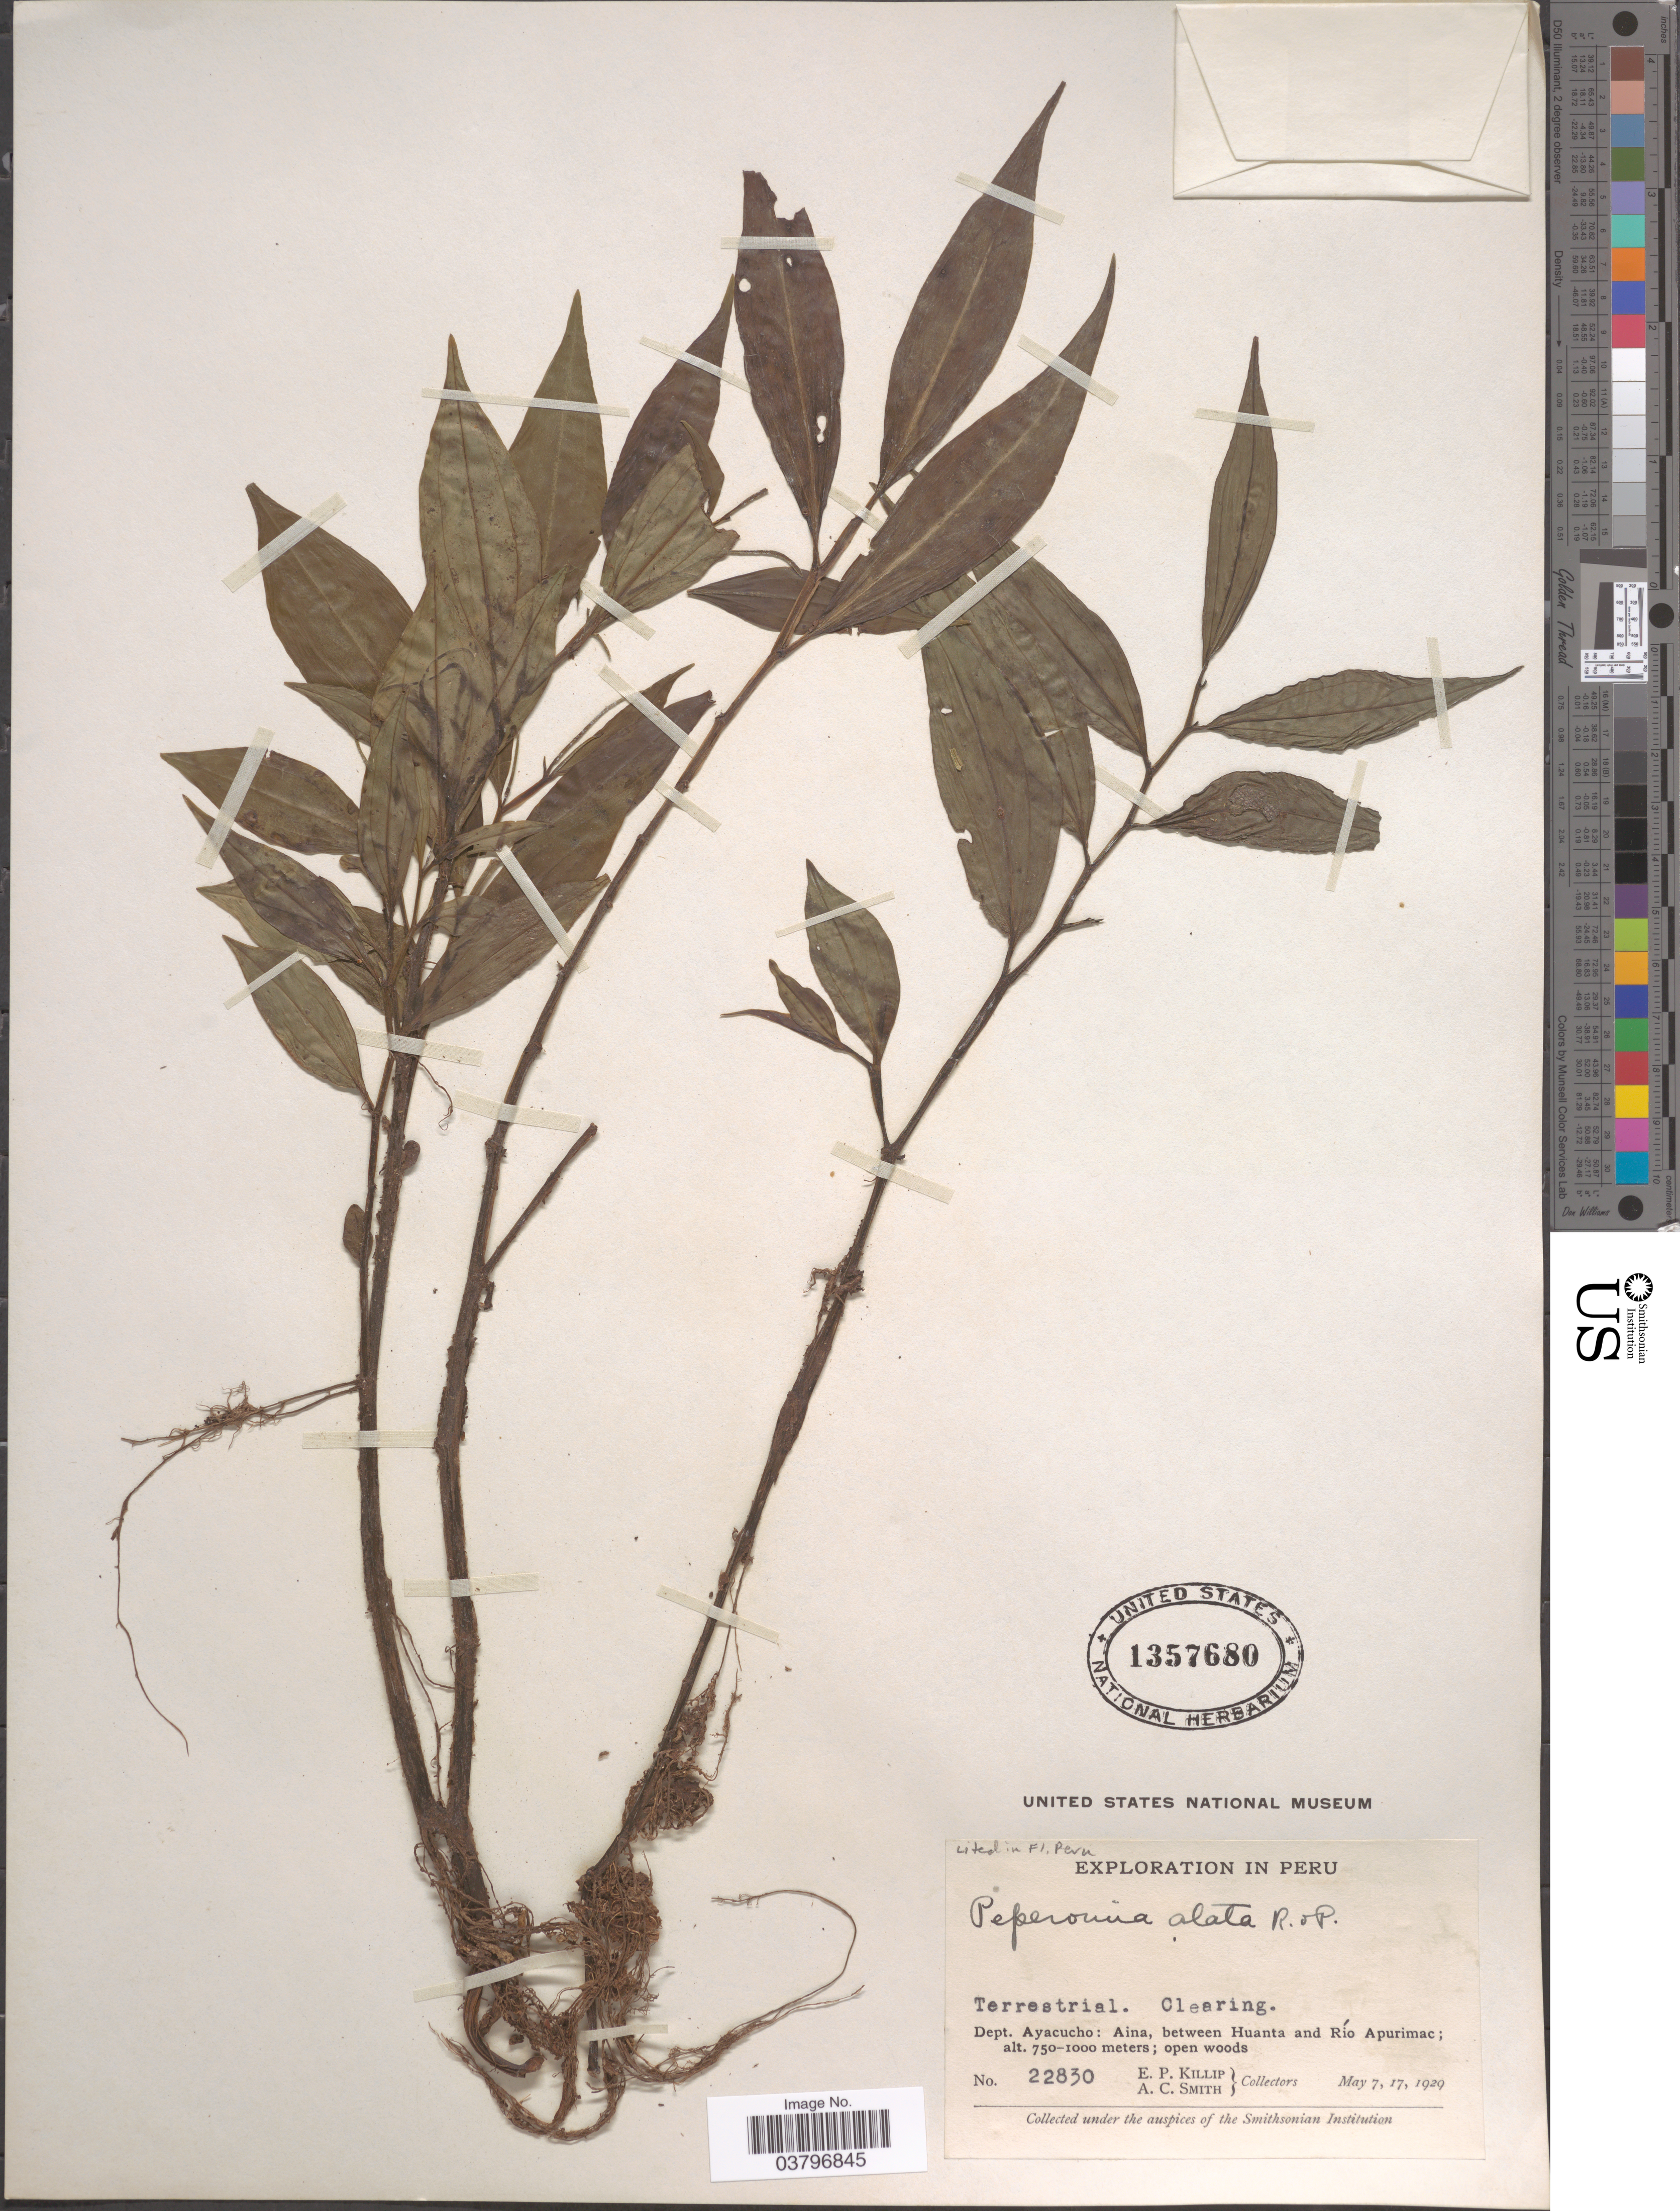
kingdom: Plantae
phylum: Tracheophyta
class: Magnoliopsida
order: Piperales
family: Piperaceae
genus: Peperomia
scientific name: Peperomia alata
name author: Ruiz & Pav.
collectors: E. P. Killip & A. C. Smith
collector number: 22830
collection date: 1929-05-07/1929-05-17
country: Peru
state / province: Ayacucho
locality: Dept. Ayacucho: Aina, between Huanta and Río Apurimac.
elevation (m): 750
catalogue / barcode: US 1357680